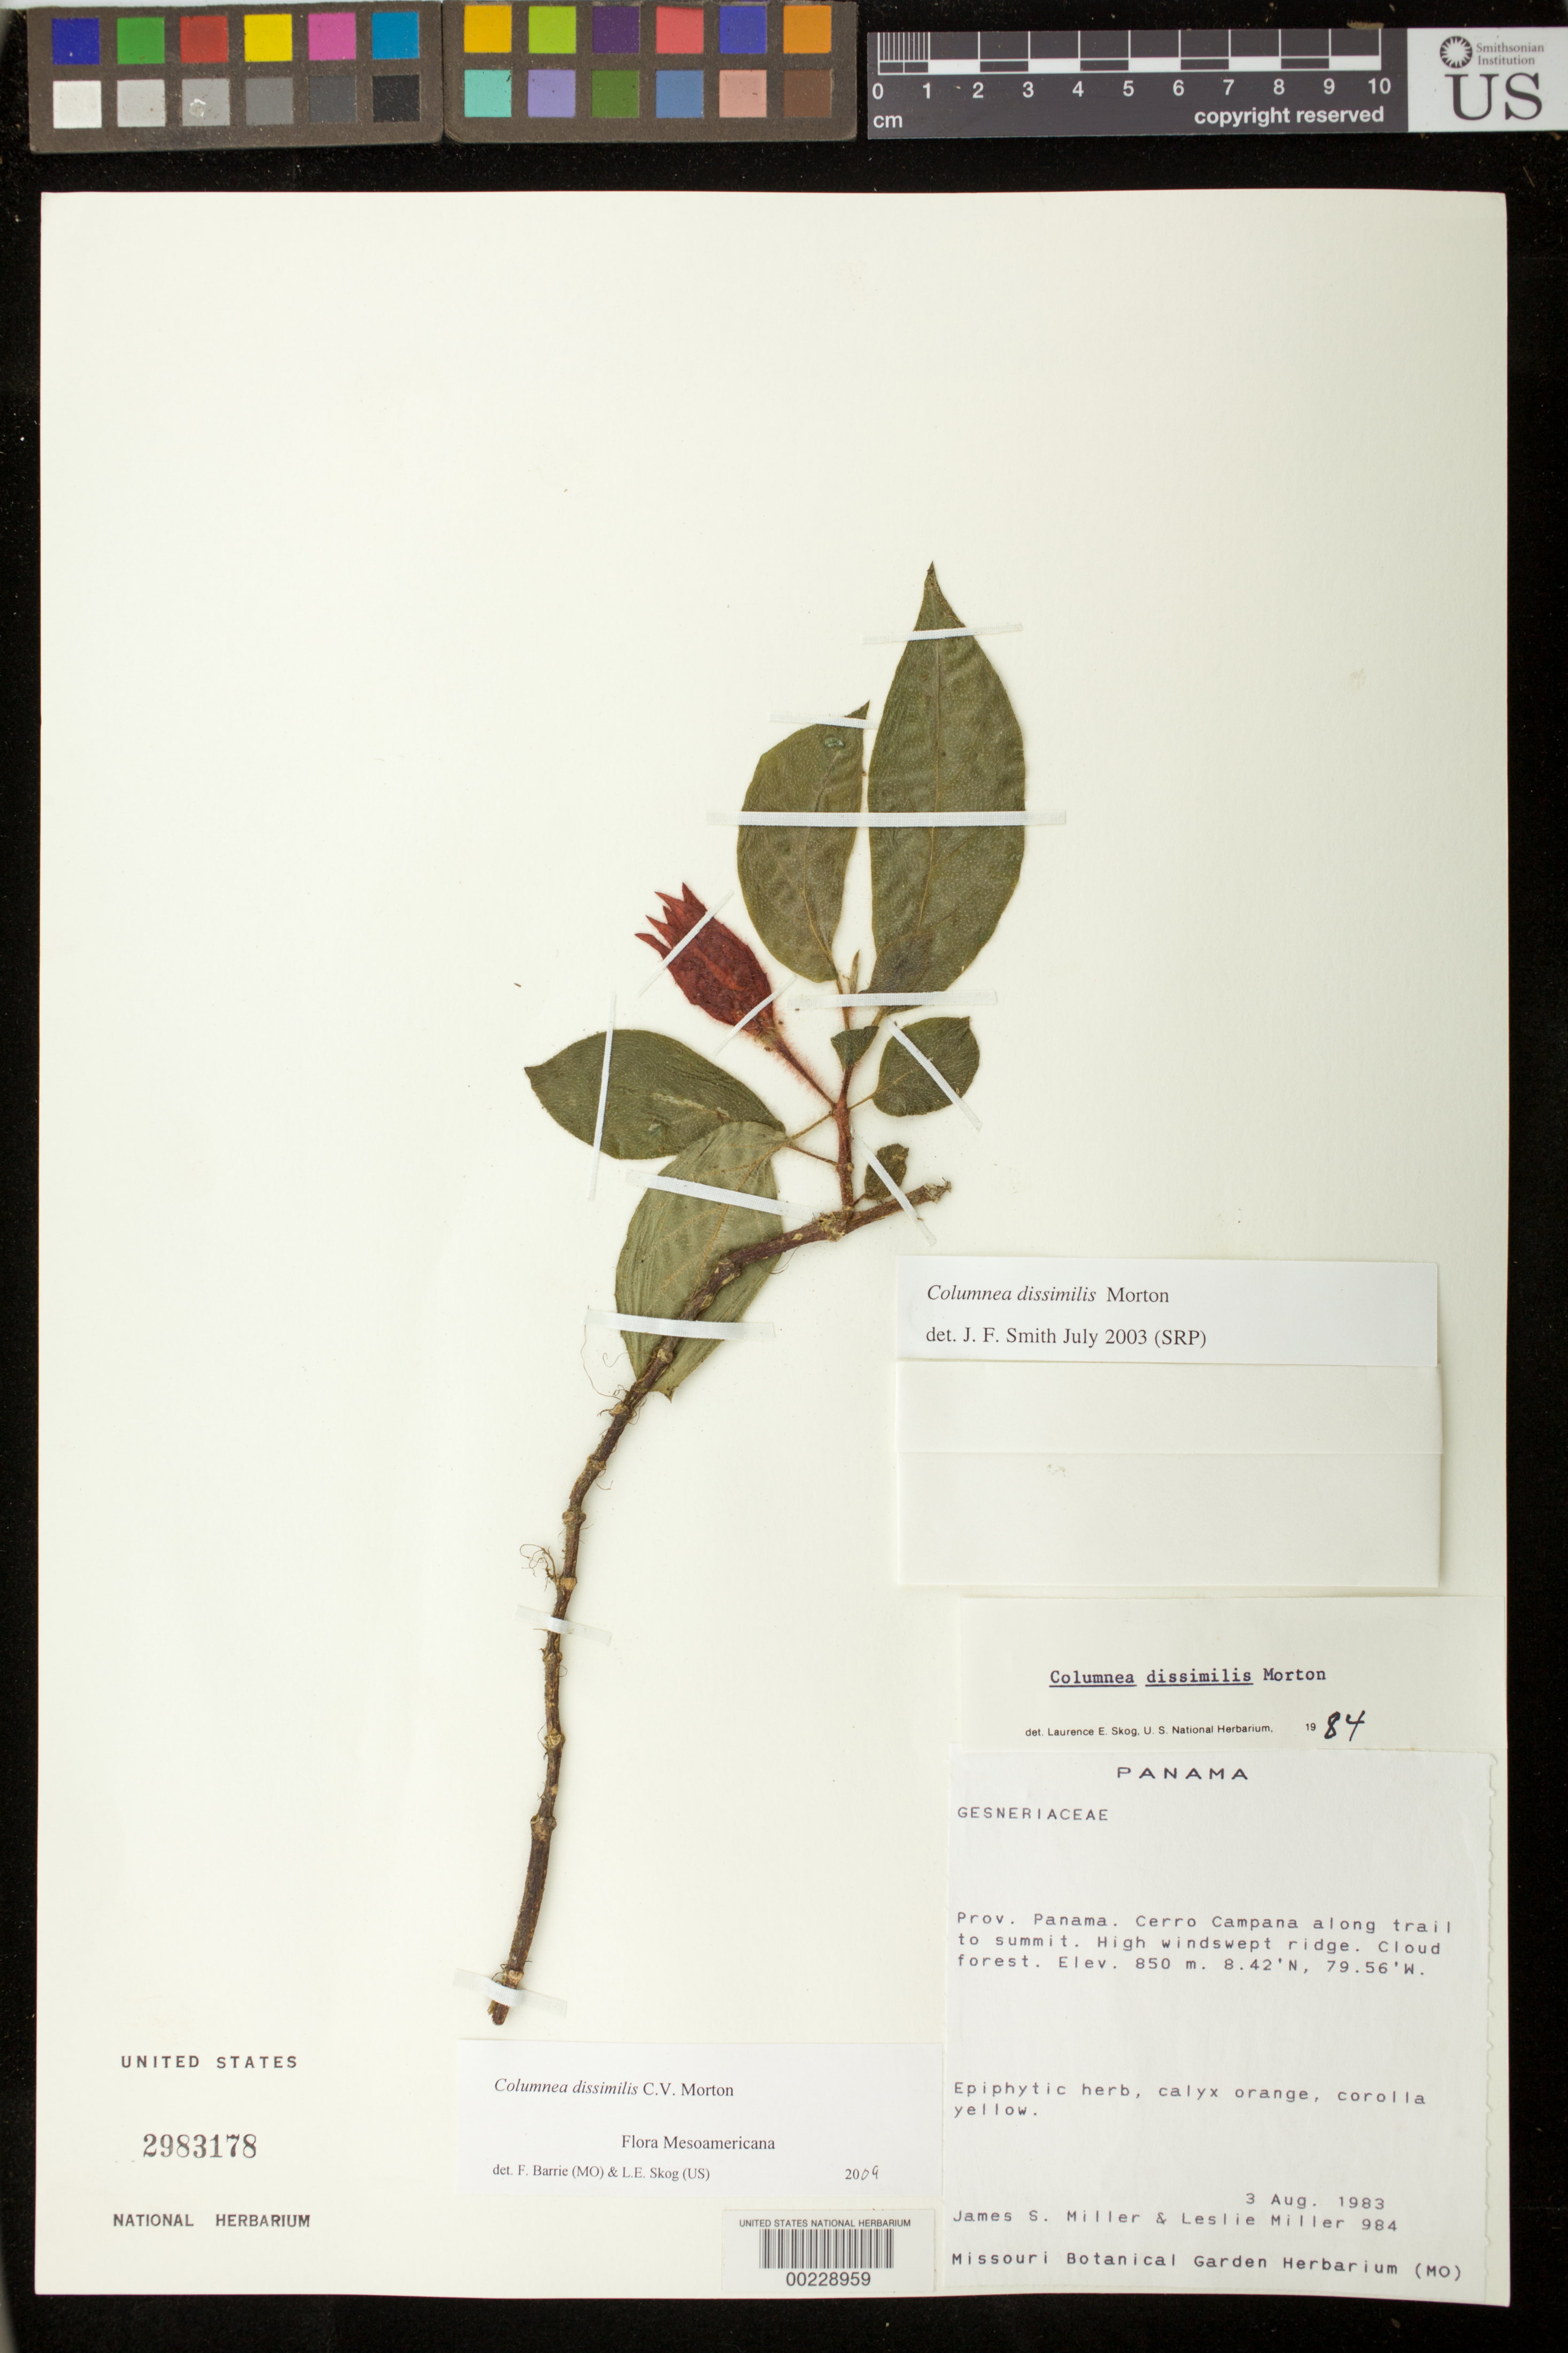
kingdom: Plantae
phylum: Tracheophyta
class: Magnoliopsida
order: Lamiales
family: Gesneriaceae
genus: Columnea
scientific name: Columnea dissimilis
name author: C.V. Morton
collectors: J. S. Miller & L. Miller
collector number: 984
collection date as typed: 03 Aug 1983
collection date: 1983-08-03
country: Panama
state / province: Panamá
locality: Cerro Campana along trail to summit, high windswept ridge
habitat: Cloud forest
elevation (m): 850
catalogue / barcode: US 2983178